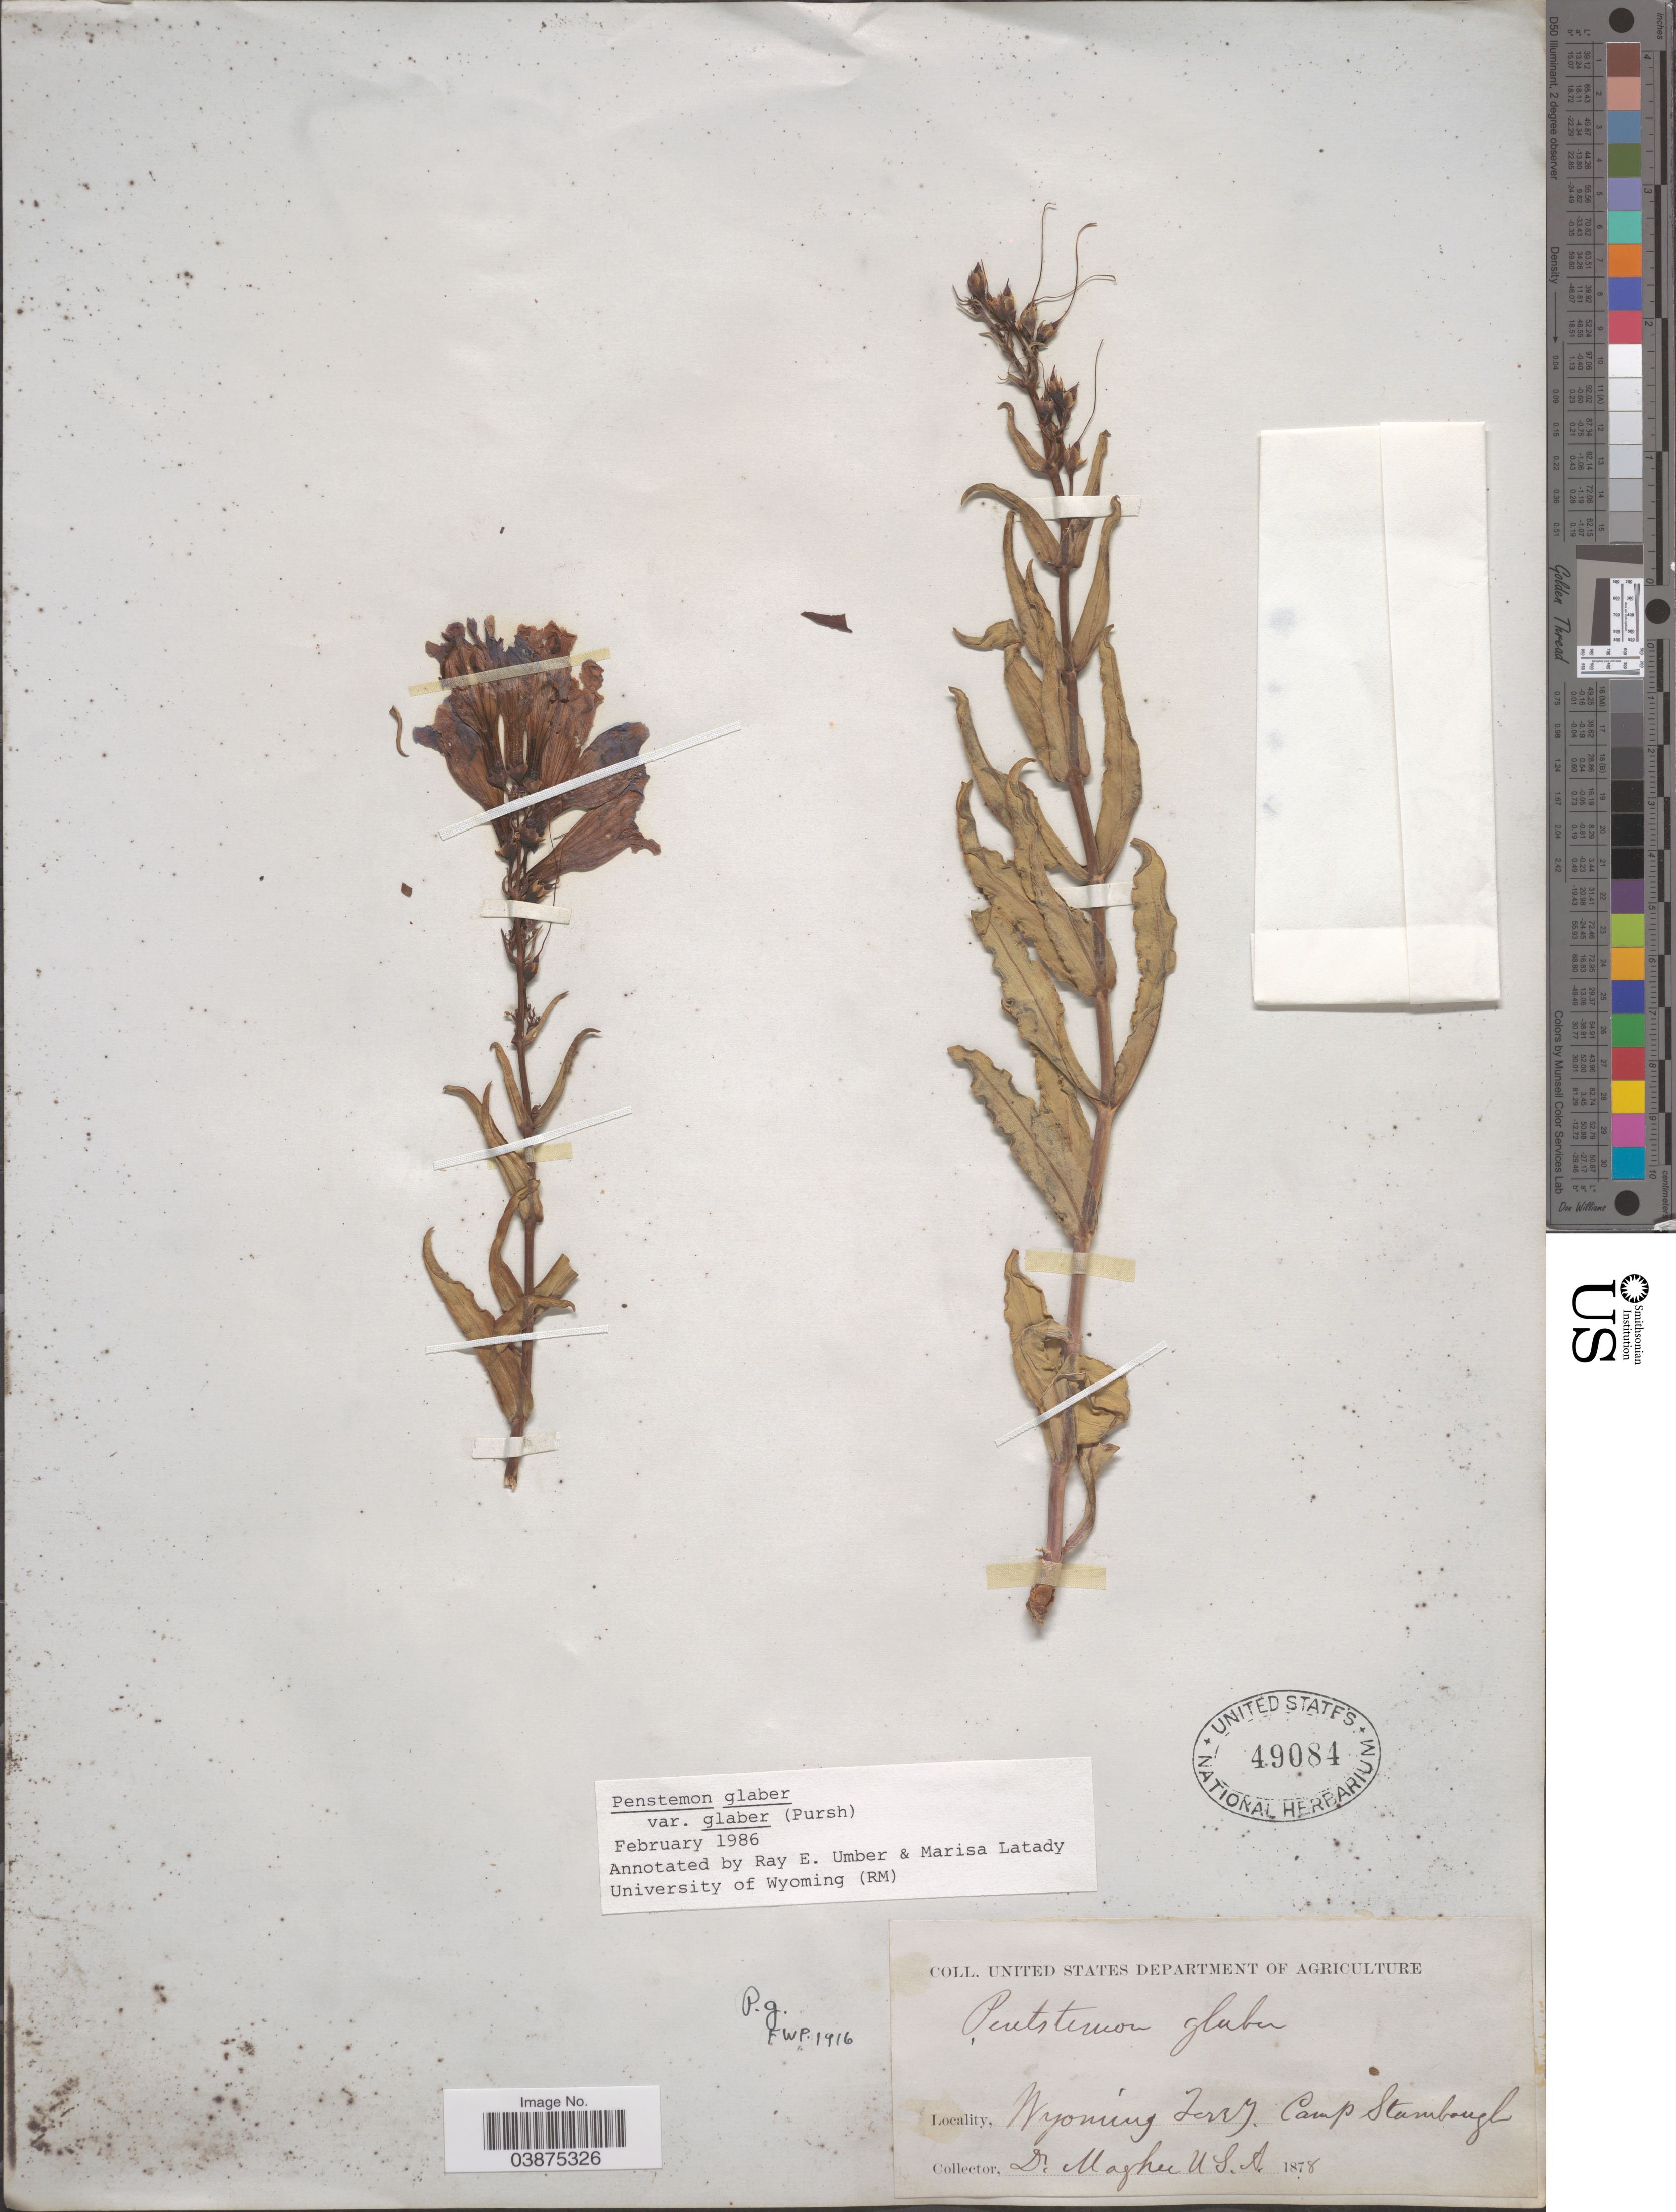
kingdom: Plantae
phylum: Tracheophyta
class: Magnoliopsida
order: Lamiales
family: Plantaginaceae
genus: Penstemon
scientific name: Penstemon glaber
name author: Pursh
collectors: -. Maghee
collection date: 1878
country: United States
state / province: Wyoming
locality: Wyoming Terry. Camp Stambaugh.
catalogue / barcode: US 49084